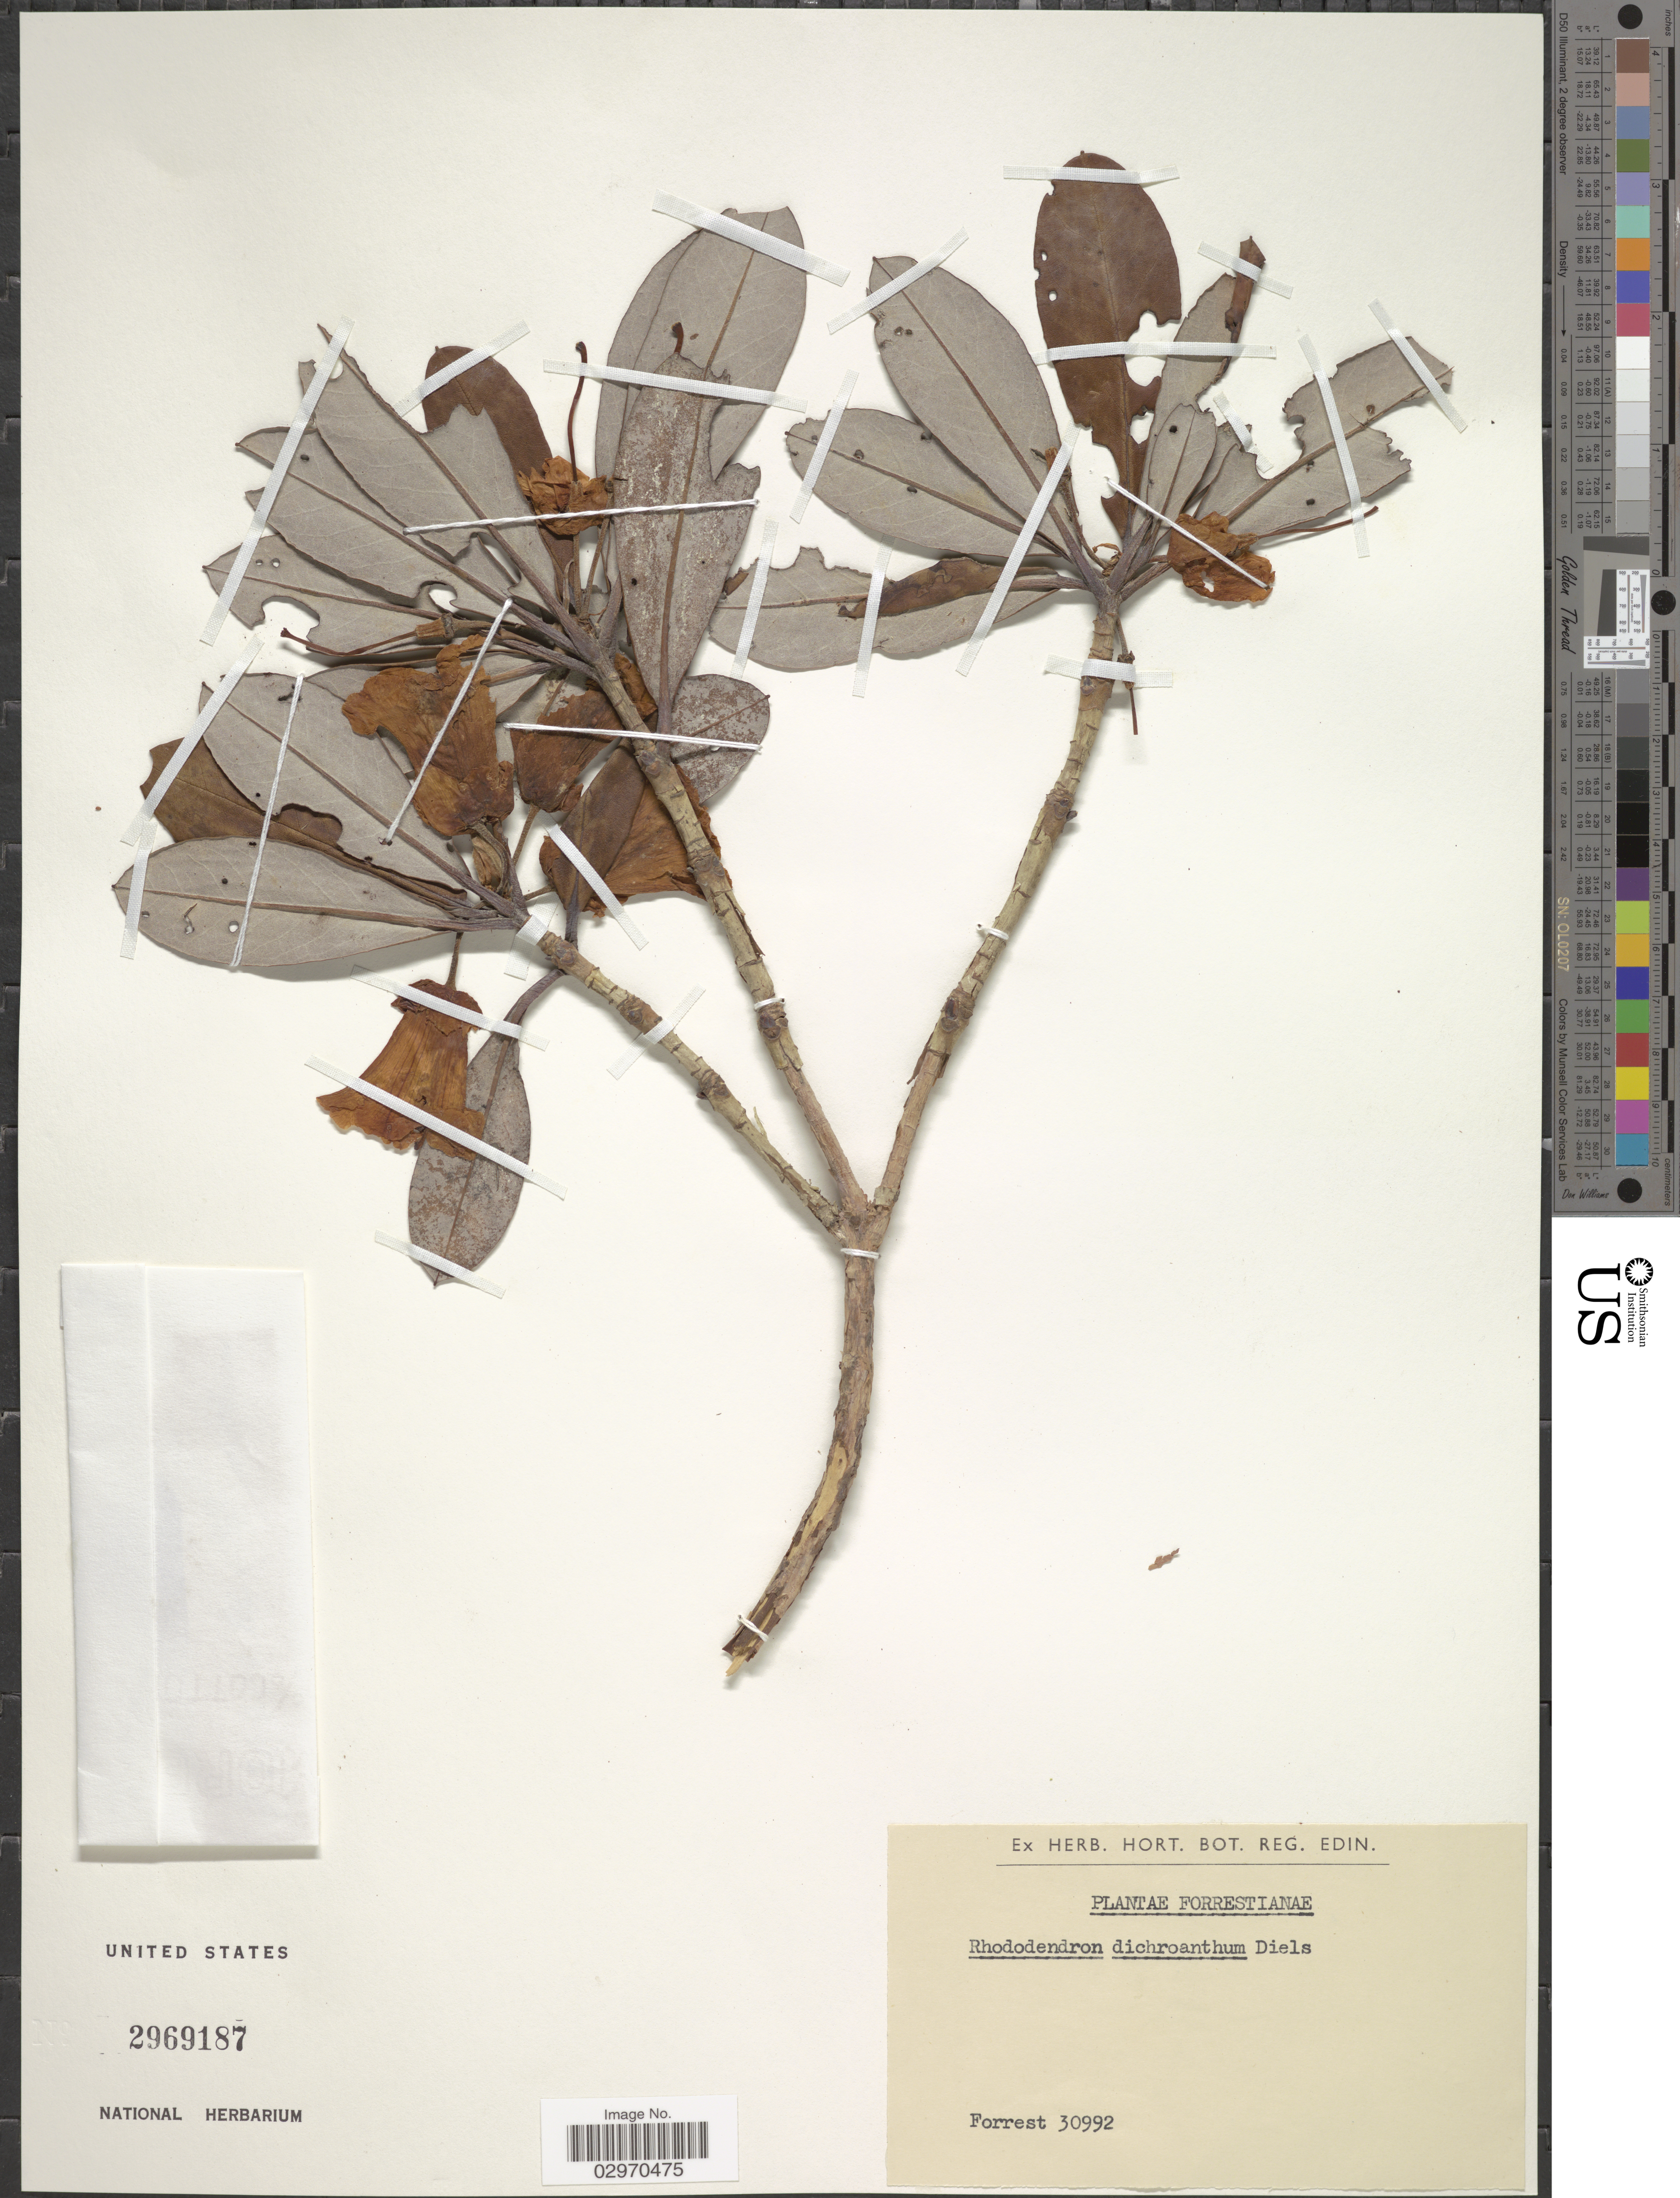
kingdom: Plantae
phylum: Tracheophyta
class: Magnoliopsida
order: Ericales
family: Ericaceae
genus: Rhododendron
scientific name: Rhododendron dichroanthum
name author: Diels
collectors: -. Forrest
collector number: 30992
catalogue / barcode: US 2969187